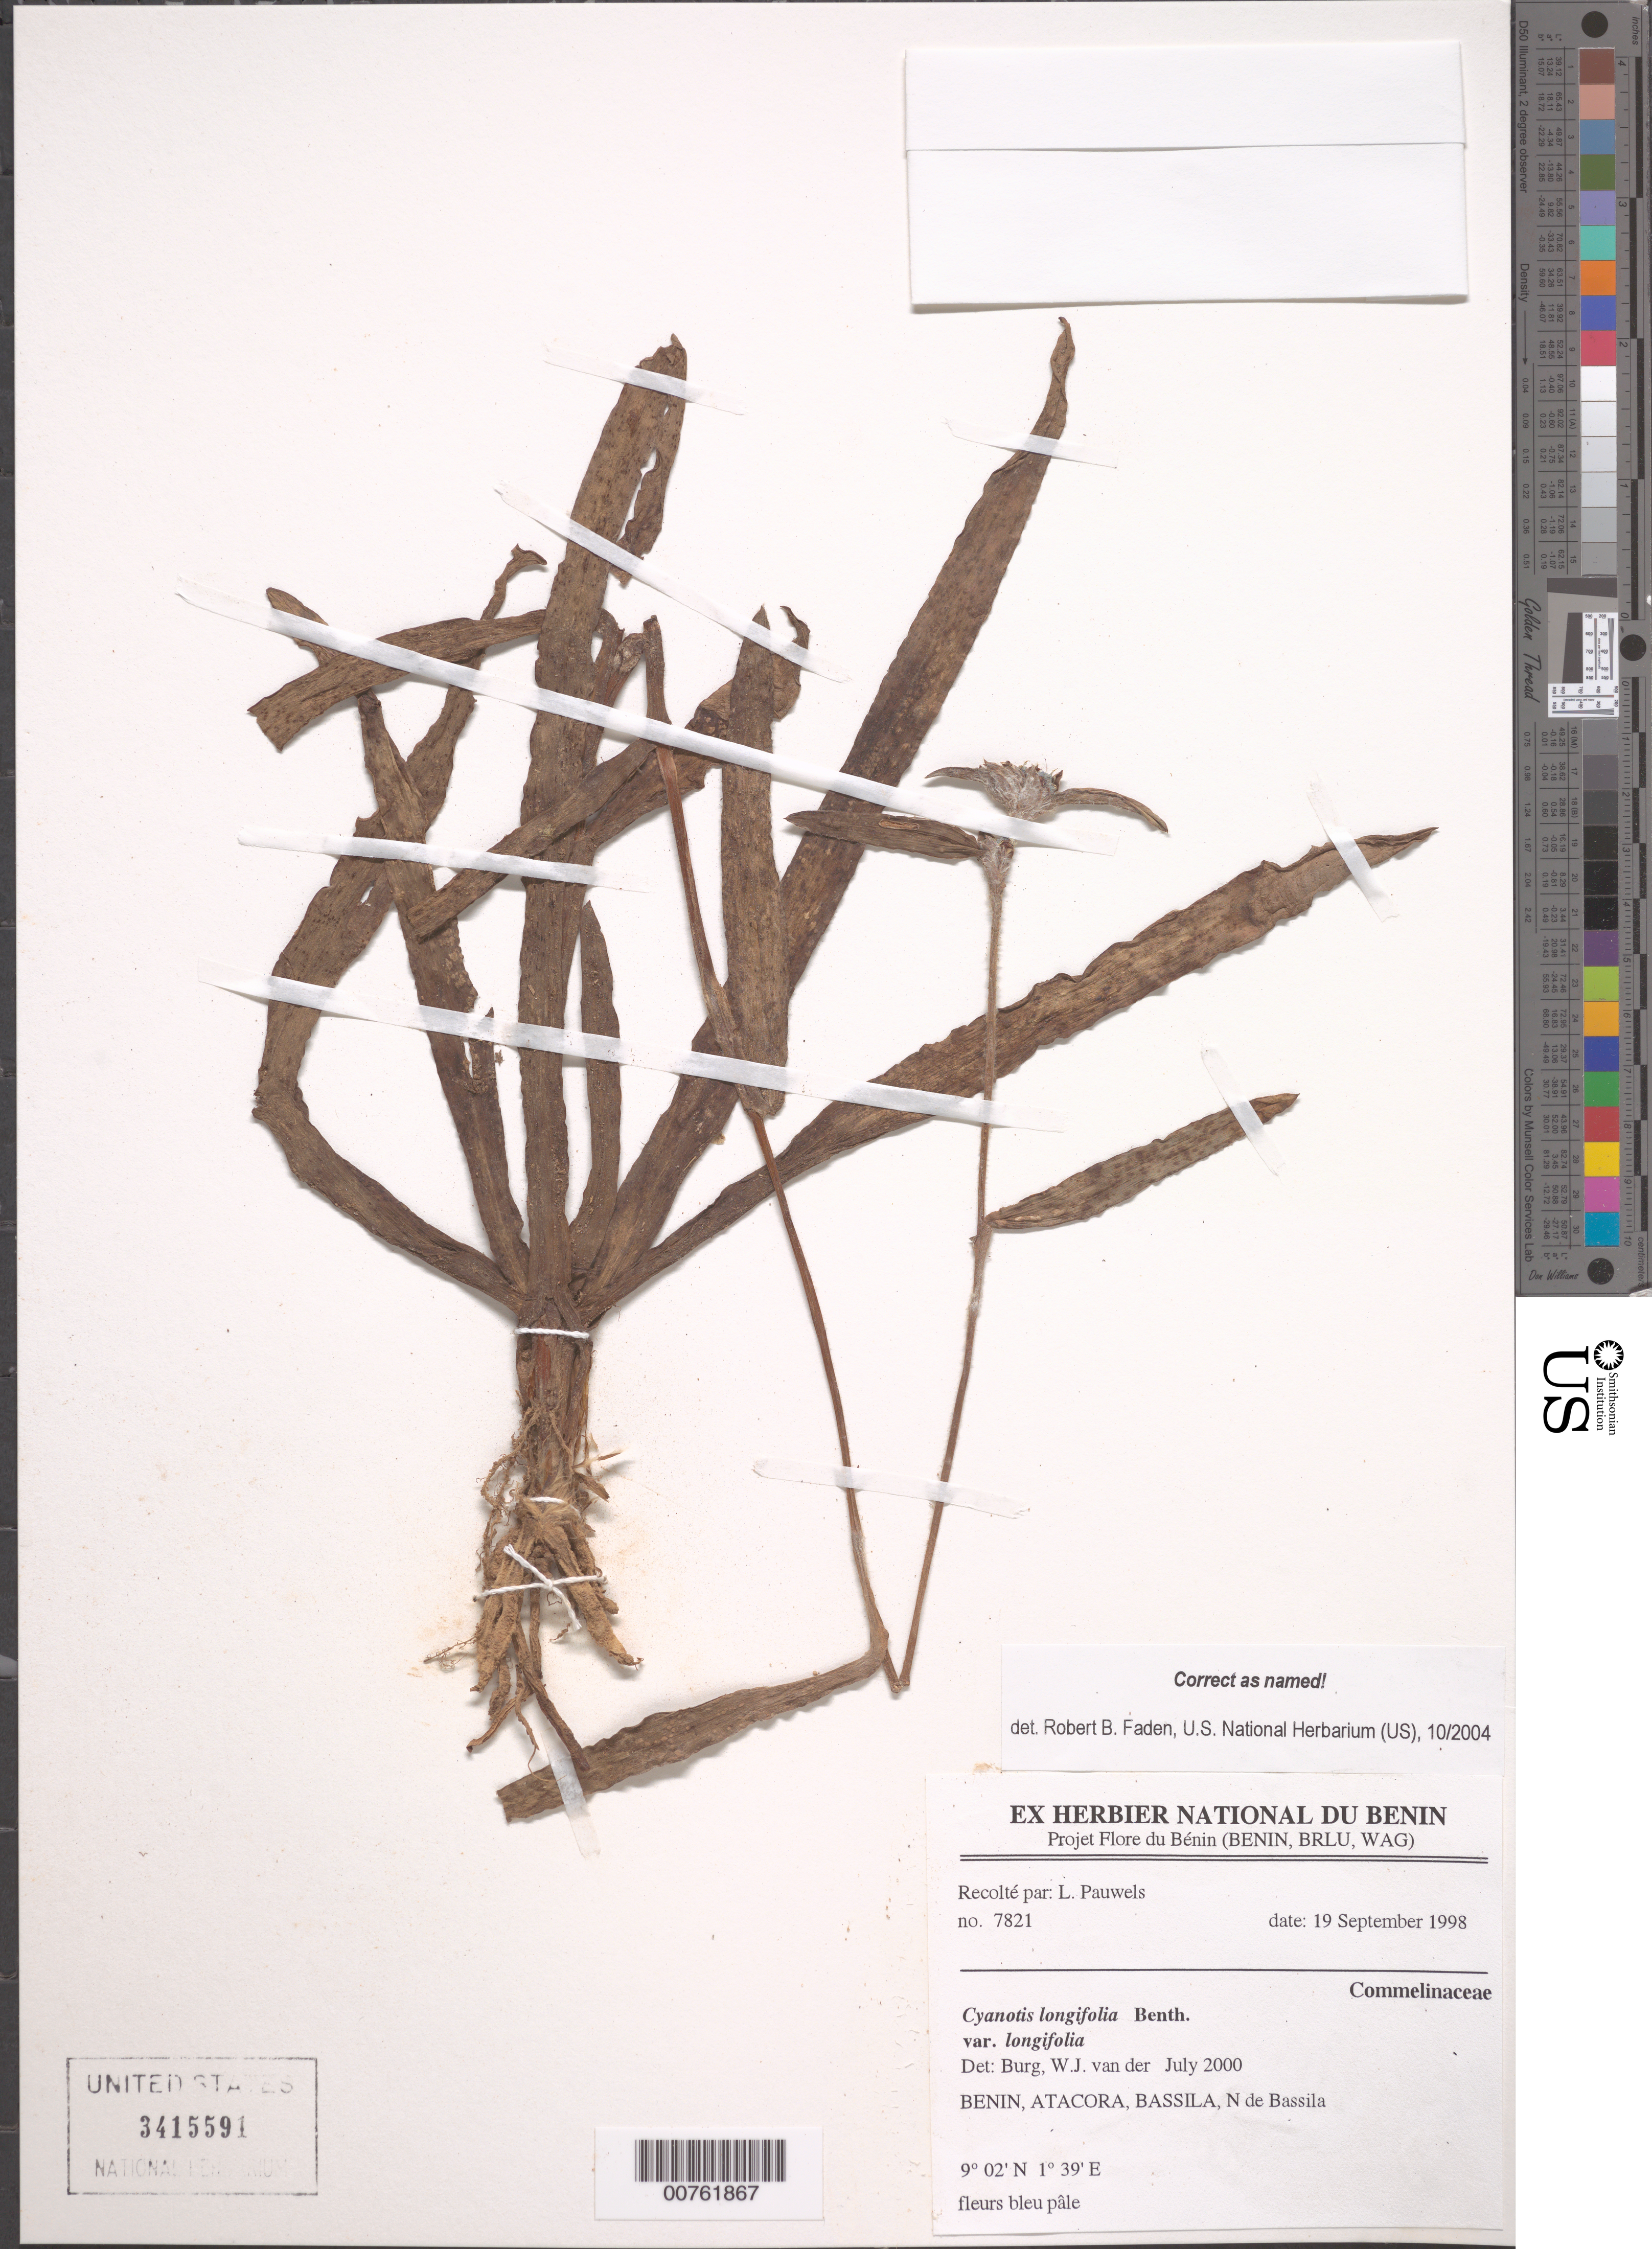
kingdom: Plantae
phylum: Tracheophyta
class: Liliopsida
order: Commelinales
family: Commelinaceae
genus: Cyanotis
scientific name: Cyanotis longifolia var. longifolia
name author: Benth.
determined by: Faden, Robert B., (US), Smithsonian Institution - National Museum of Natural History (UNITED STATES)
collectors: L. Pauwels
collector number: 7821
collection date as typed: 19 Sep 1998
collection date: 1998-09-19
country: Benin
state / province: Atakora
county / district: Bassila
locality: N de Bassila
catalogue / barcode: US 3415591